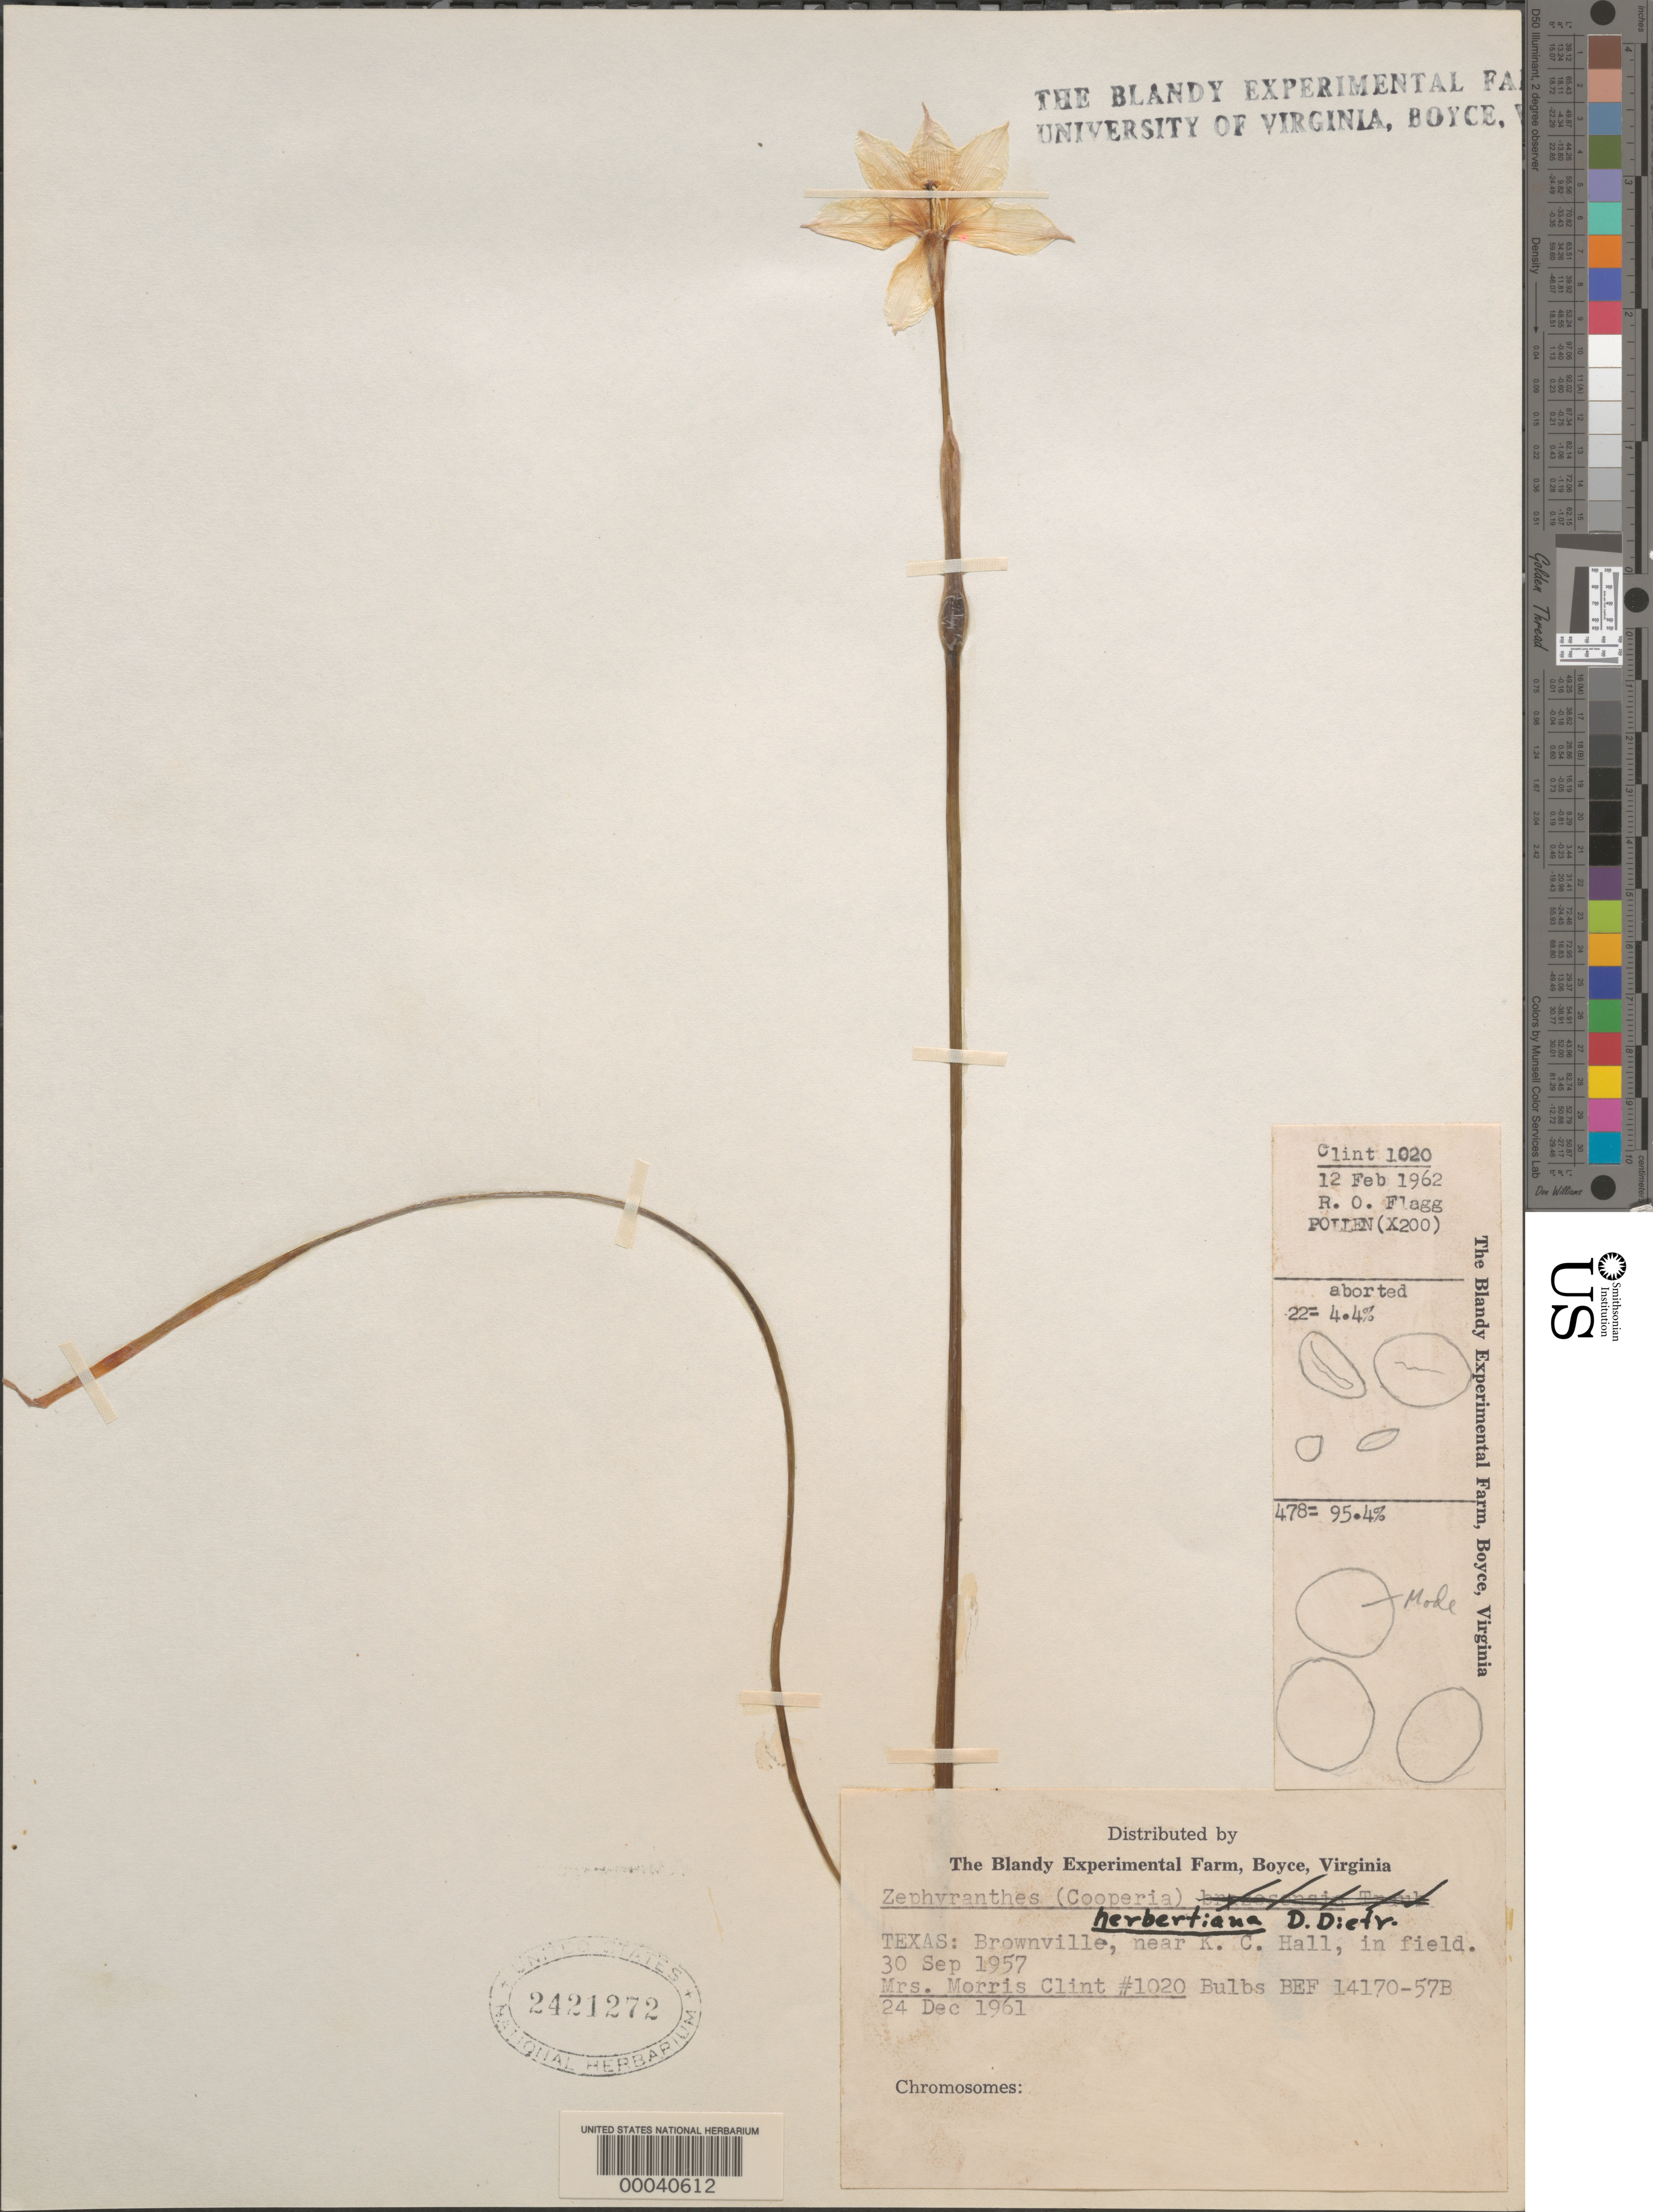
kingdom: Plantae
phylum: Tracheophyta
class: Liliopsida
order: Asparagales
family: Amaryllidaceae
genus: Zephyranthes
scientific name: Zephyranthes herbertiana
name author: D. Dietr.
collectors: M. Clint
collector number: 1020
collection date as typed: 30 Sep 1957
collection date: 1957-09-30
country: United States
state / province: Texas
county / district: Cameron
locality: Brownsville, near k.c. hall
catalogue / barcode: US 2421272